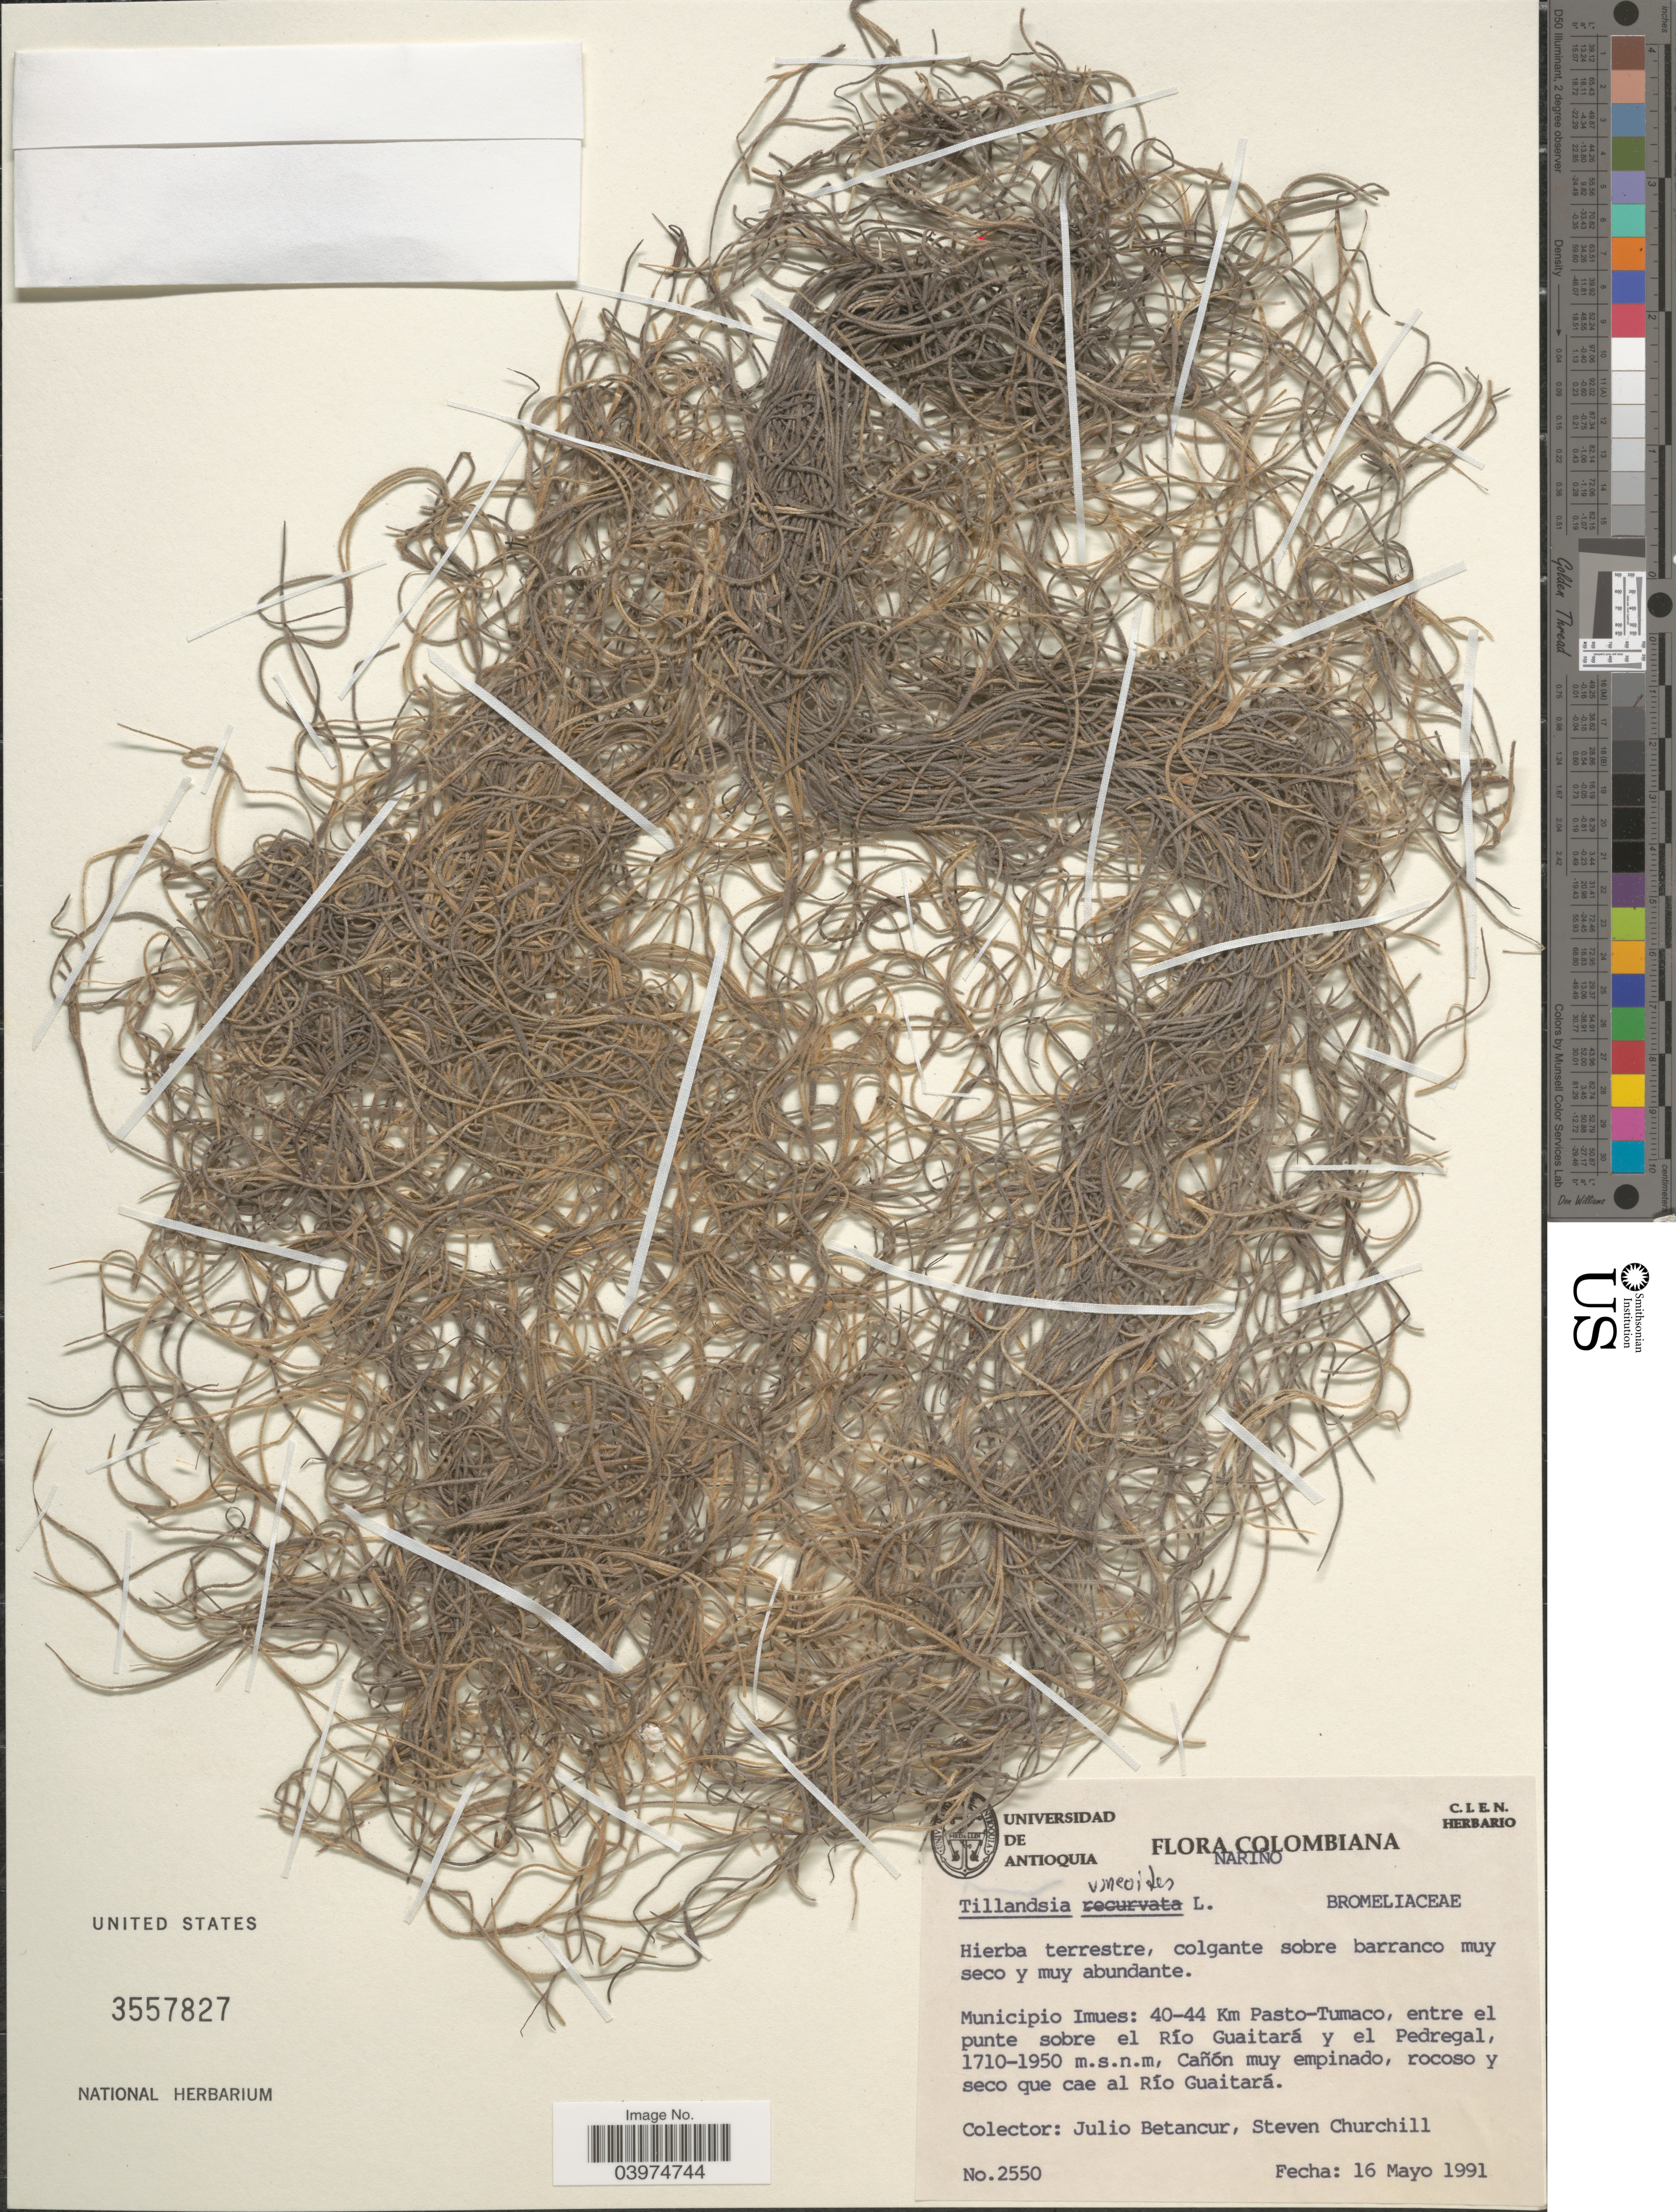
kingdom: Plantae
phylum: Tracheophyta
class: Liliopsida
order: Poales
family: Bromeliaceae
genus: Tillandsia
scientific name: Tillandsia usneoides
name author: (L.) L.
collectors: J. Betancur & S. Churchill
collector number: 2550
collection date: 1991-05-16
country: Colombia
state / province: Nariño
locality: Municipio Imues: 40-44 Km Pasto-Tumaco, entre el punte sobre el Río Guaitará y el Pedregal, Cañón muy empinado, rocoso y seco que cae al Río Guaitará.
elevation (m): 1710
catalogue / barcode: US 3557827